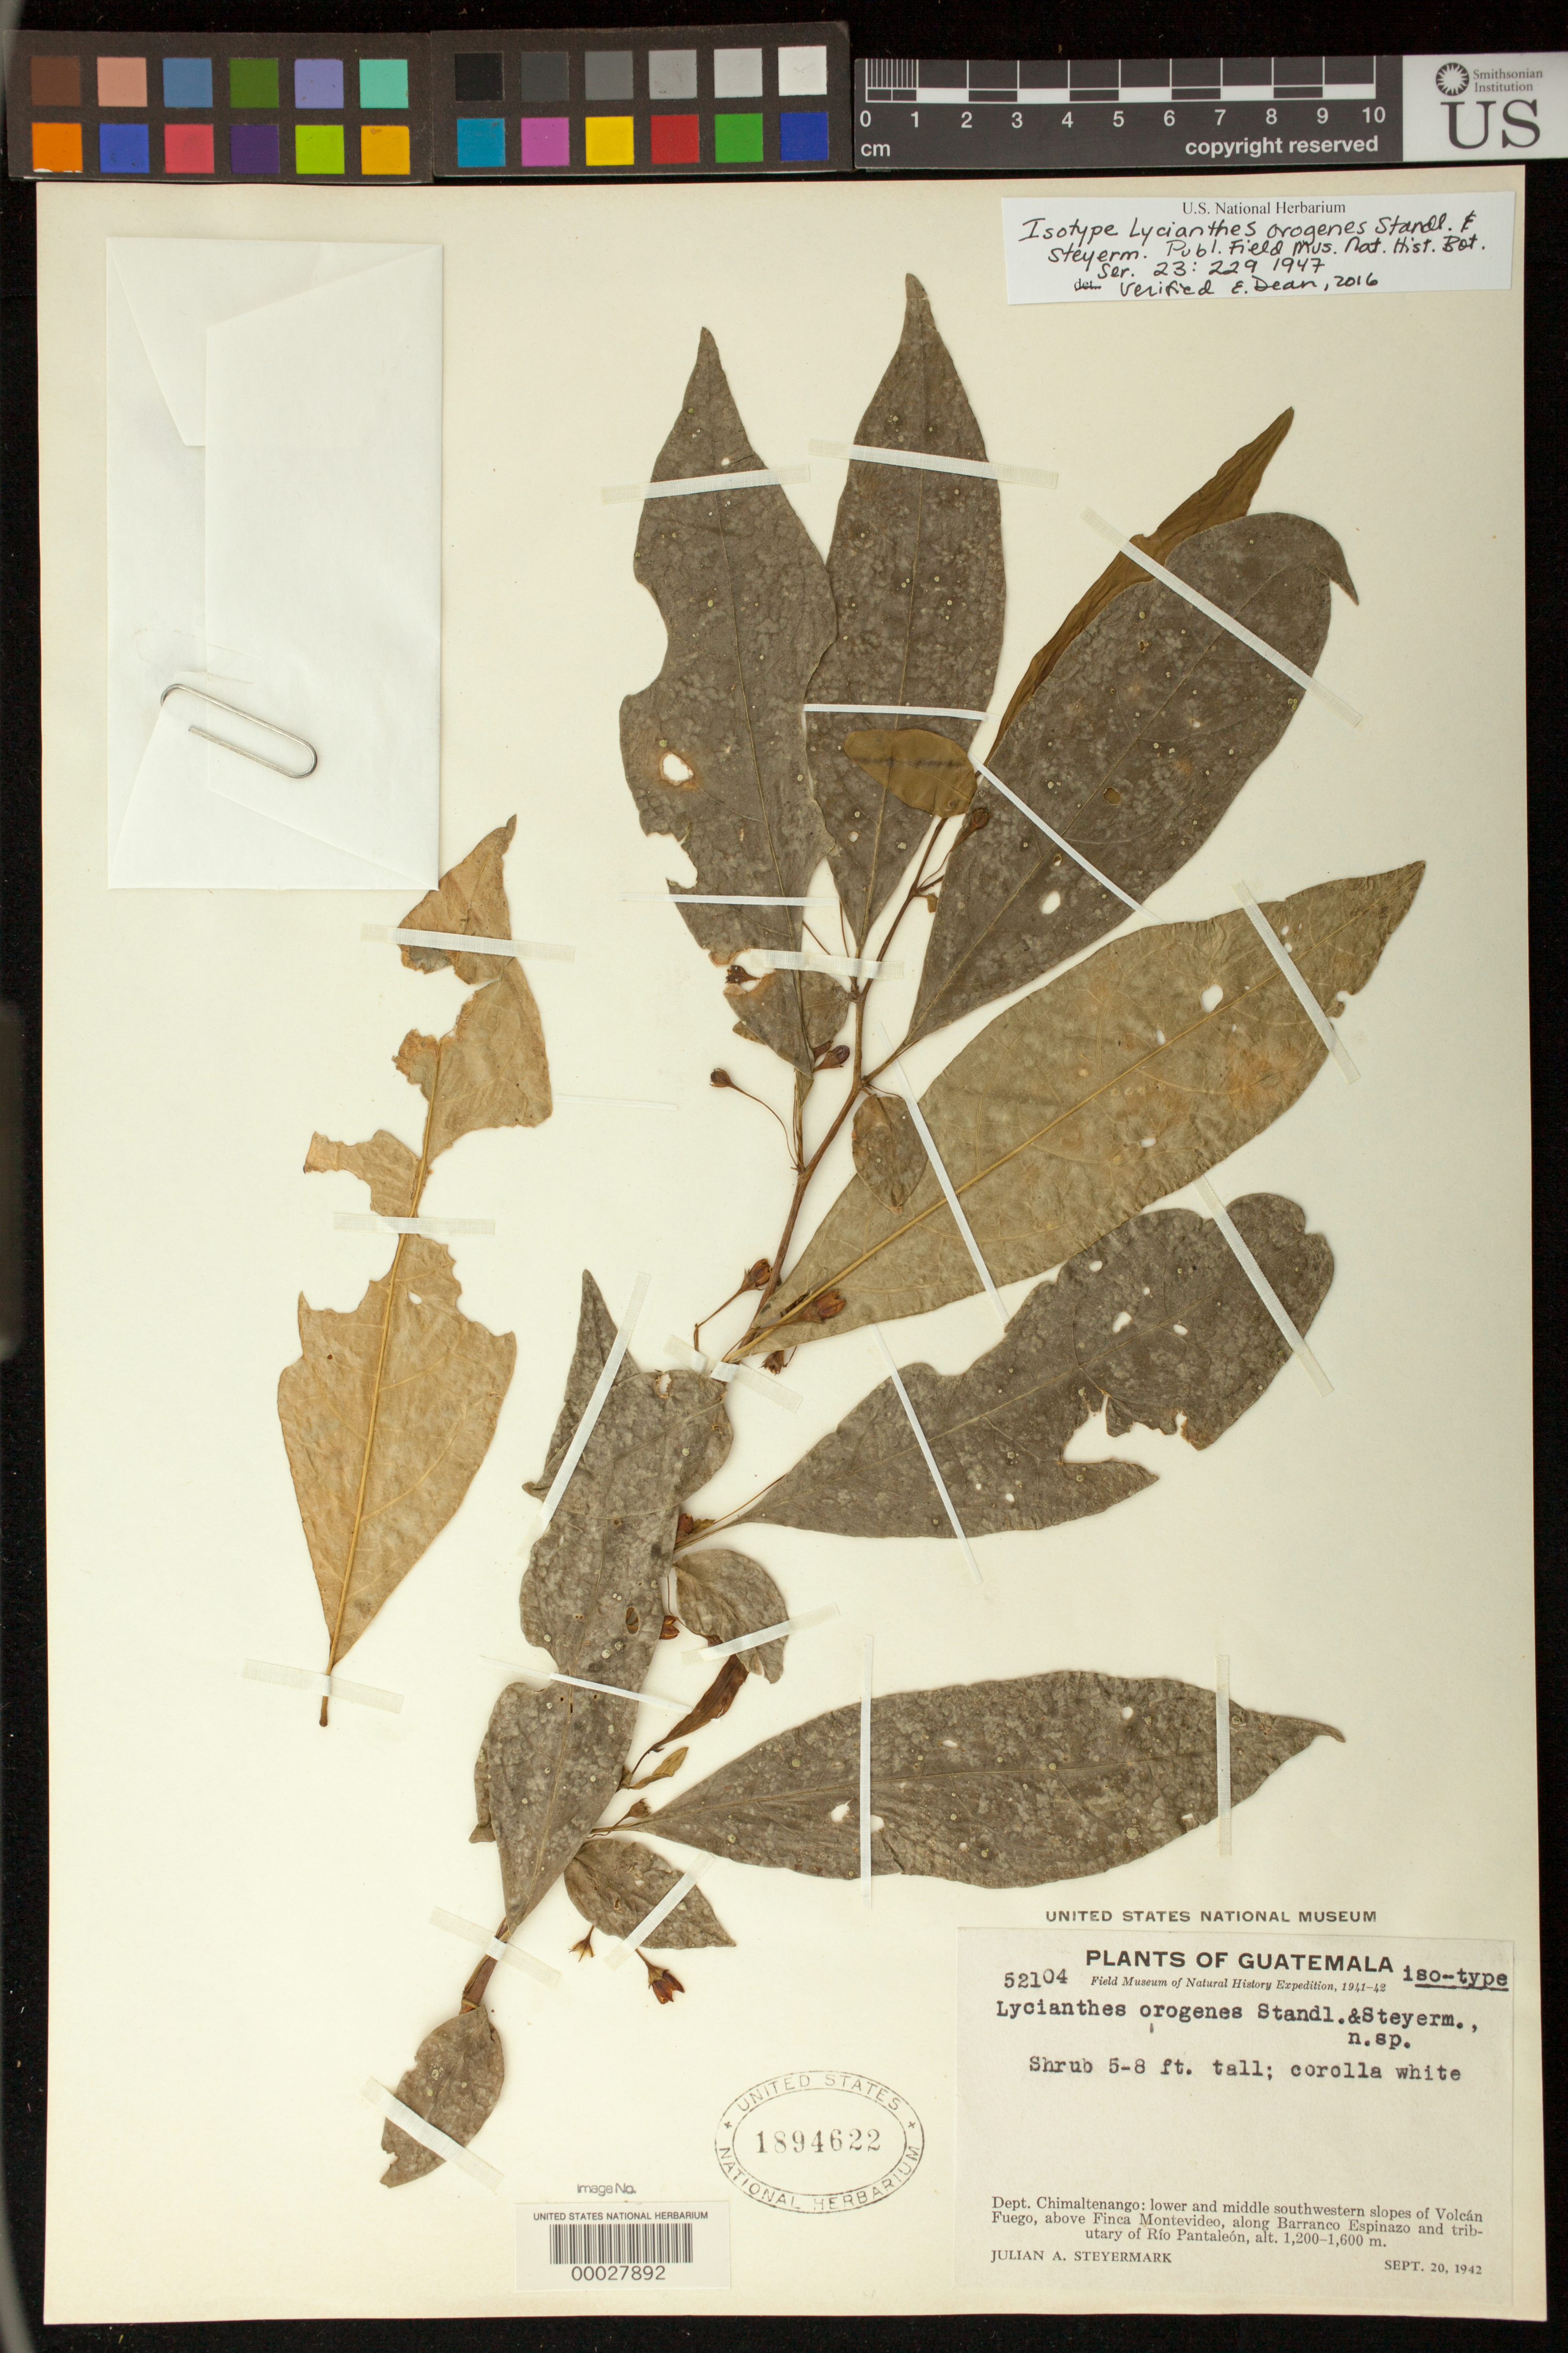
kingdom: Plantae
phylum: Tracheophyta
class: Magnoliopsida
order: Solanales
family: Solanaceae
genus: Lycianthes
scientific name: Lycianthes orogenes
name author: Standl. & Steyerm.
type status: Isotype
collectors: J. Steyermark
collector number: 52104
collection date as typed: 20 Sep 1942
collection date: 1942-09-20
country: Guatemala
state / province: Chimaltenango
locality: SW slopes of Volcan de Fuego, above Finca Montevideo.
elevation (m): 1200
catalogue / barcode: US 1894622